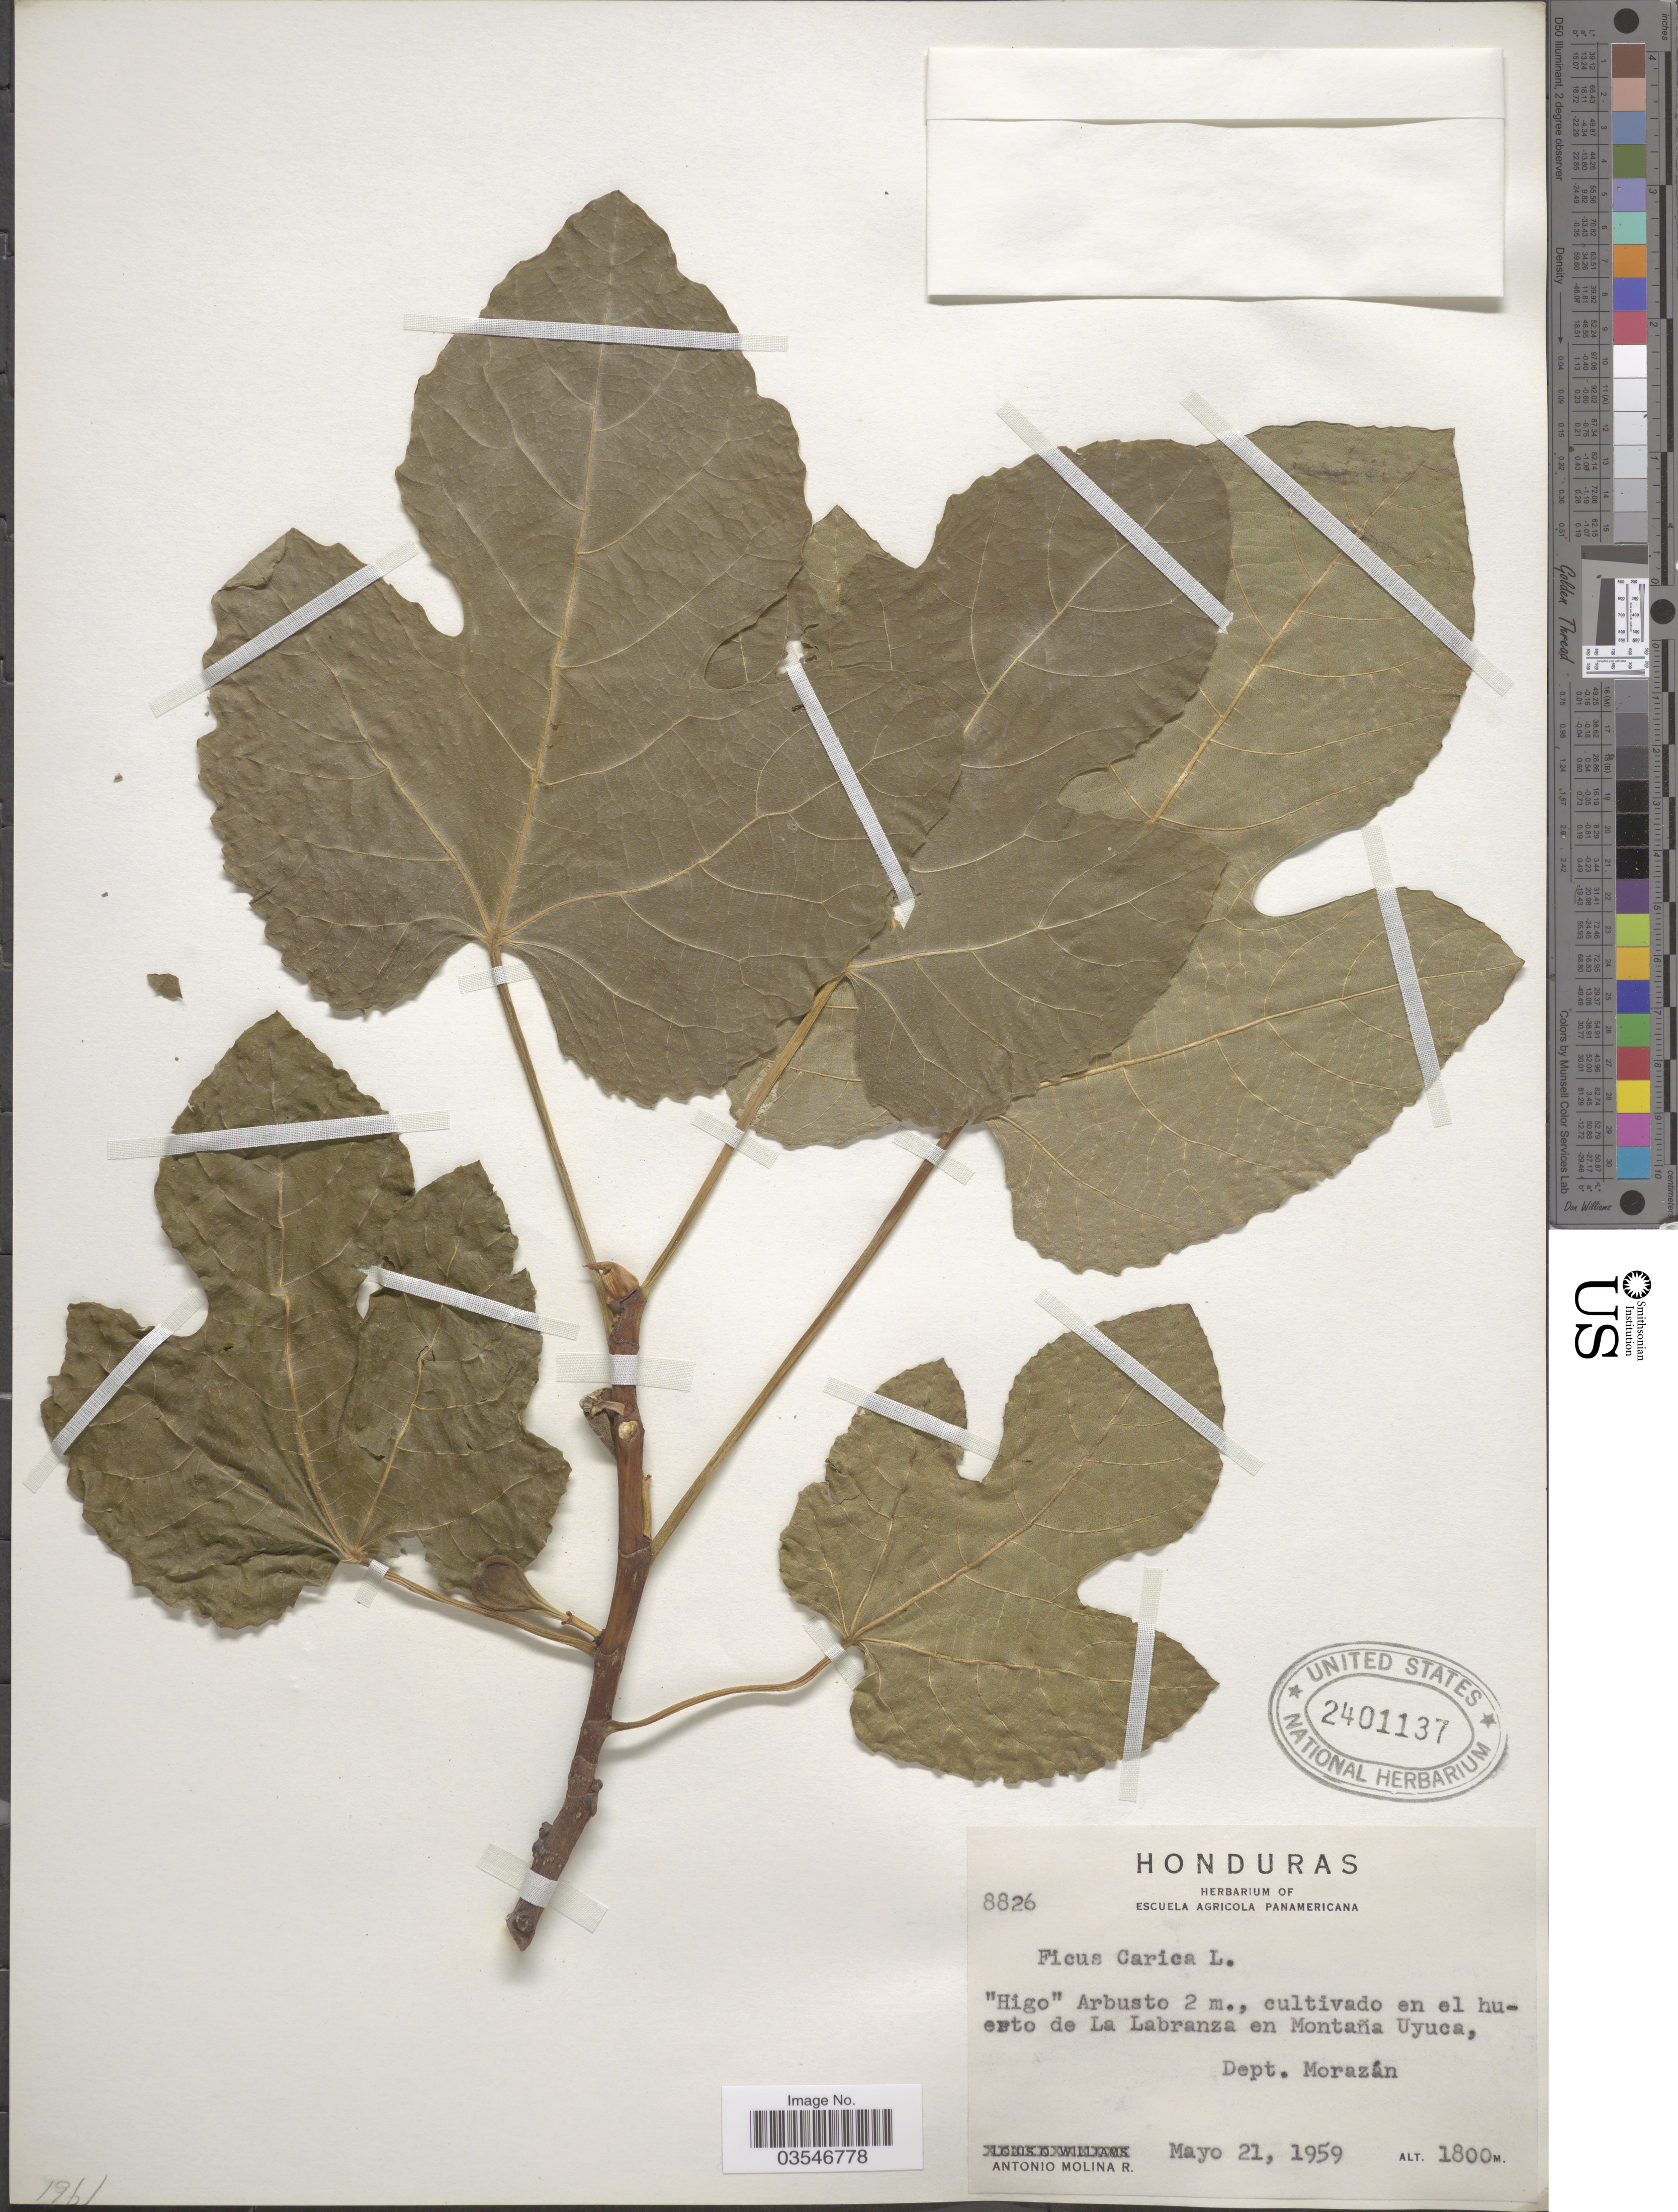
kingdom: Plantae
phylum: Tracheophyta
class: Magnoliopsida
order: Rosales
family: Moraceae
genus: Ficus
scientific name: Ficus carica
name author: L.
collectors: A. Molina R.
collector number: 8826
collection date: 1959-05-21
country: Honduras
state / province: Fco. Morazán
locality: En el huerto de La Labranza en Montaña Uyuca, Dept. Morazán.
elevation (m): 1800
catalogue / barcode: US 2401137